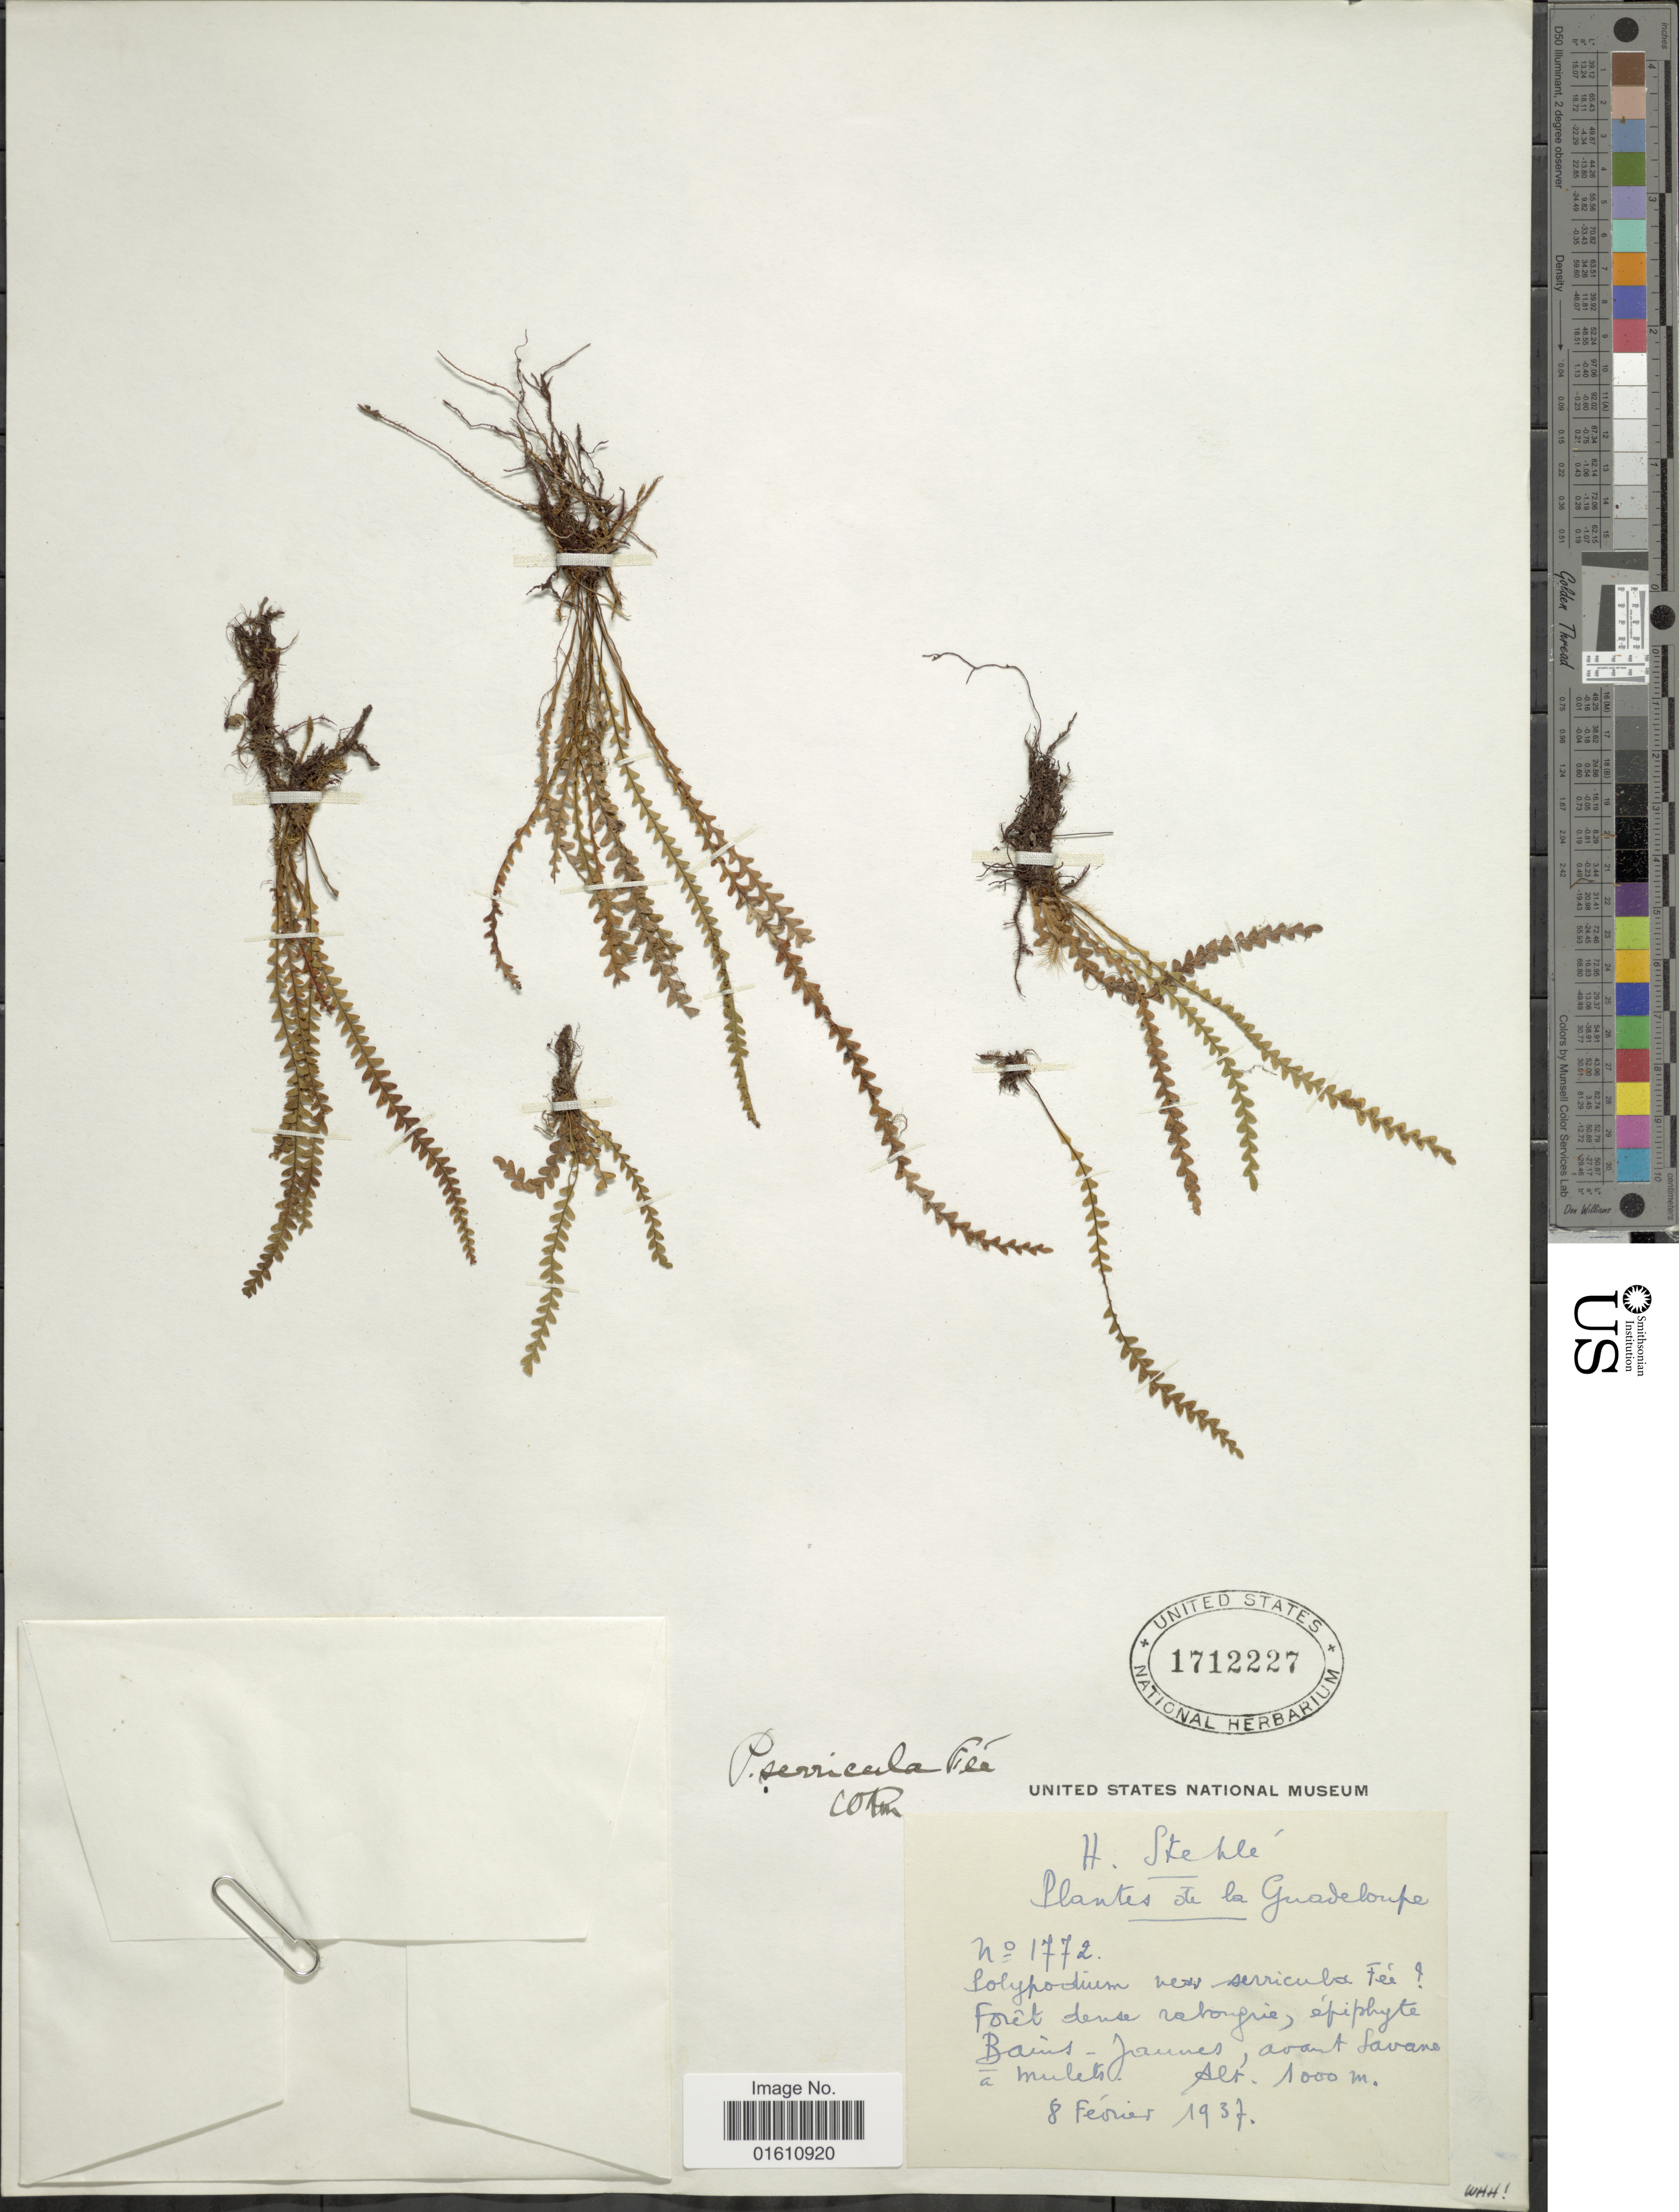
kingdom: Plantae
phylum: Tracheophyta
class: Polypodiopsida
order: Polypodiales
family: Polypodiaceae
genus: Moranopteris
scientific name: Moranopteris serricula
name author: (Fée) R. Y. Hirai & J. Prado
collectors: A. Stehle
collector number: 1772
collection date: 1937-02-08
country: Guadeloupe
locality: Foret dense rabougie, epiphyte Bains-Jaimes, avant Savane a mulets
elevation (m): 1000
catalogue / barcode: US 1712227